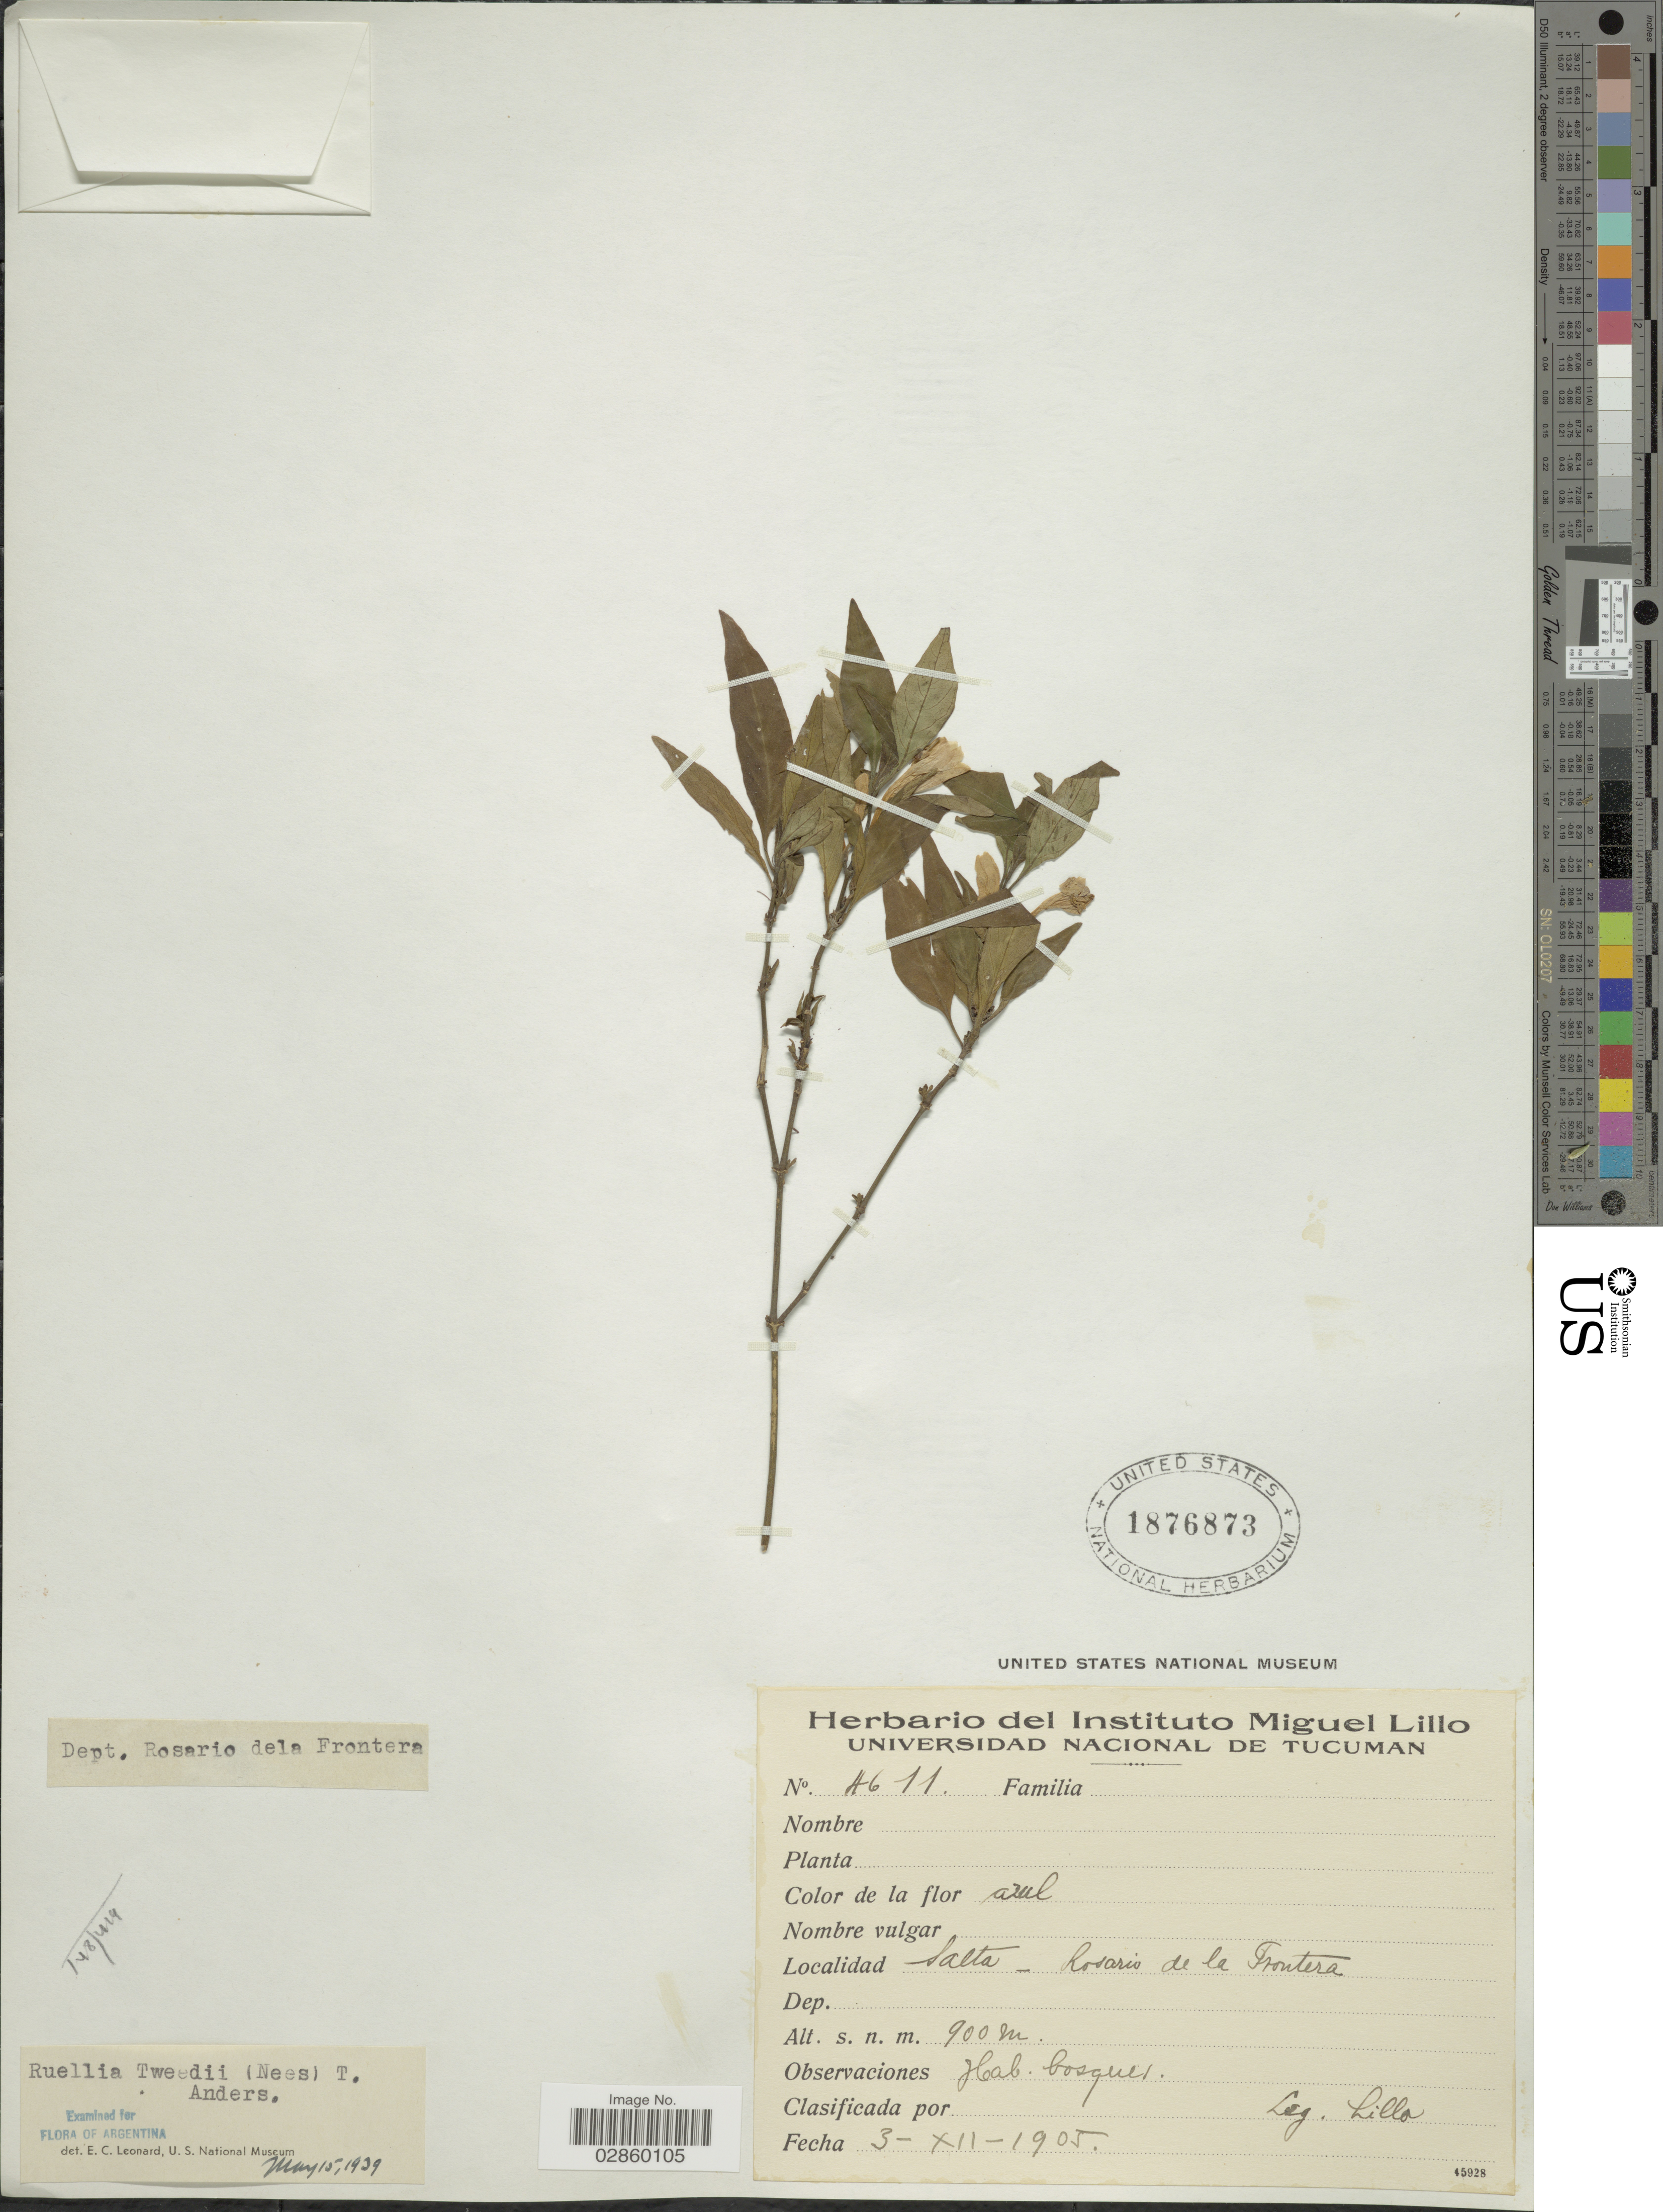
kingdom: Plantae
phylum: Tracheophyta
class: Magnoliopsida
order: Lamiales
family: Acanthaceae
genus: Ruellia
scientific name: Ruellia erythropus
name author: (Nees) Lindau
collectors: M. Lillo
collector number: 4611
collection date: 1905-12-03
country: Argentina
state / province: Salta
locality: Salta - Rosario de la Frontera.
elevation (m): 900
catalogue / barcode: US 1876873